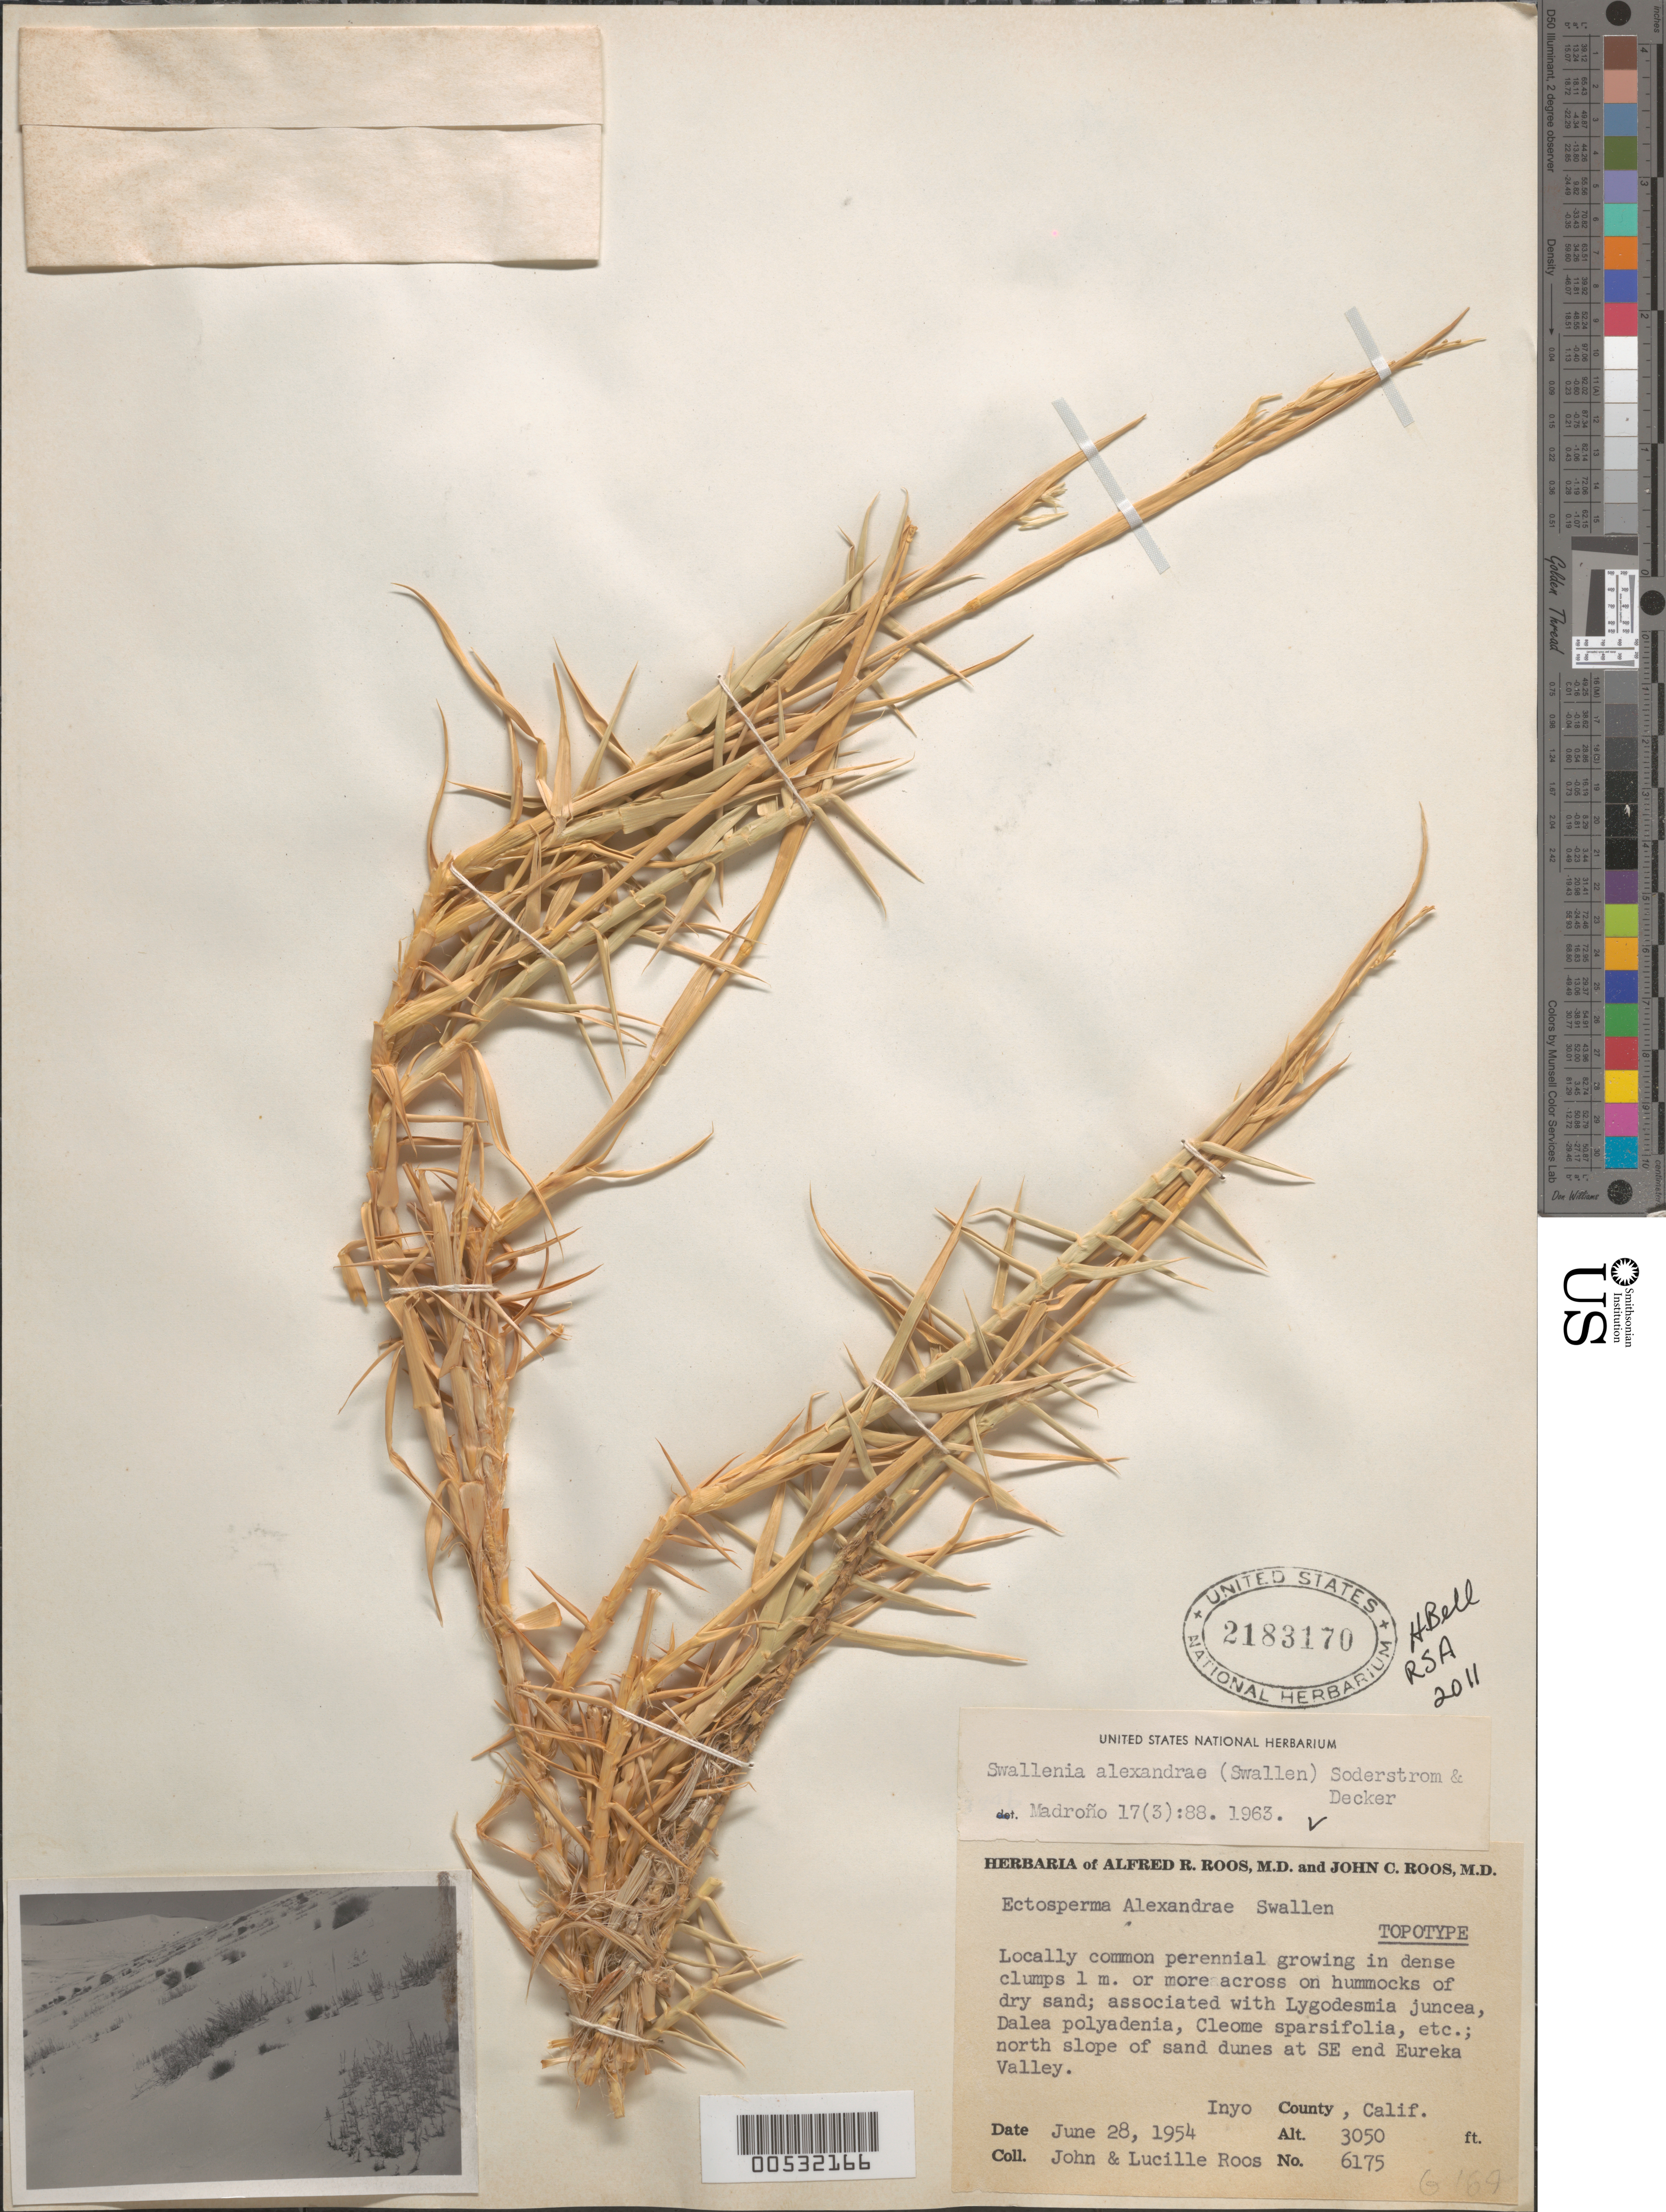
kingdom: Plantae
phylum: Tracheophyta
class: Liliopsida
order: Poales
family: Poaceae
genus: Swallenia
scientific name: Swallenia alexandrae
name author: (Swallen) Soderstr. & H. F. Decker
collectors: J. C. Roos & L. Roos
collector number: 6175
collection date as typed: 28 Jun 1954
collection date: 1954-06-28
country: United States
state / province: California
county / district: Inyo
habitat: Locally common perennial growing in dense clumps 1 m. or more across on hammocks of dry sand.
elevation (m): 929.6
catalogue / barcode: US 2183170